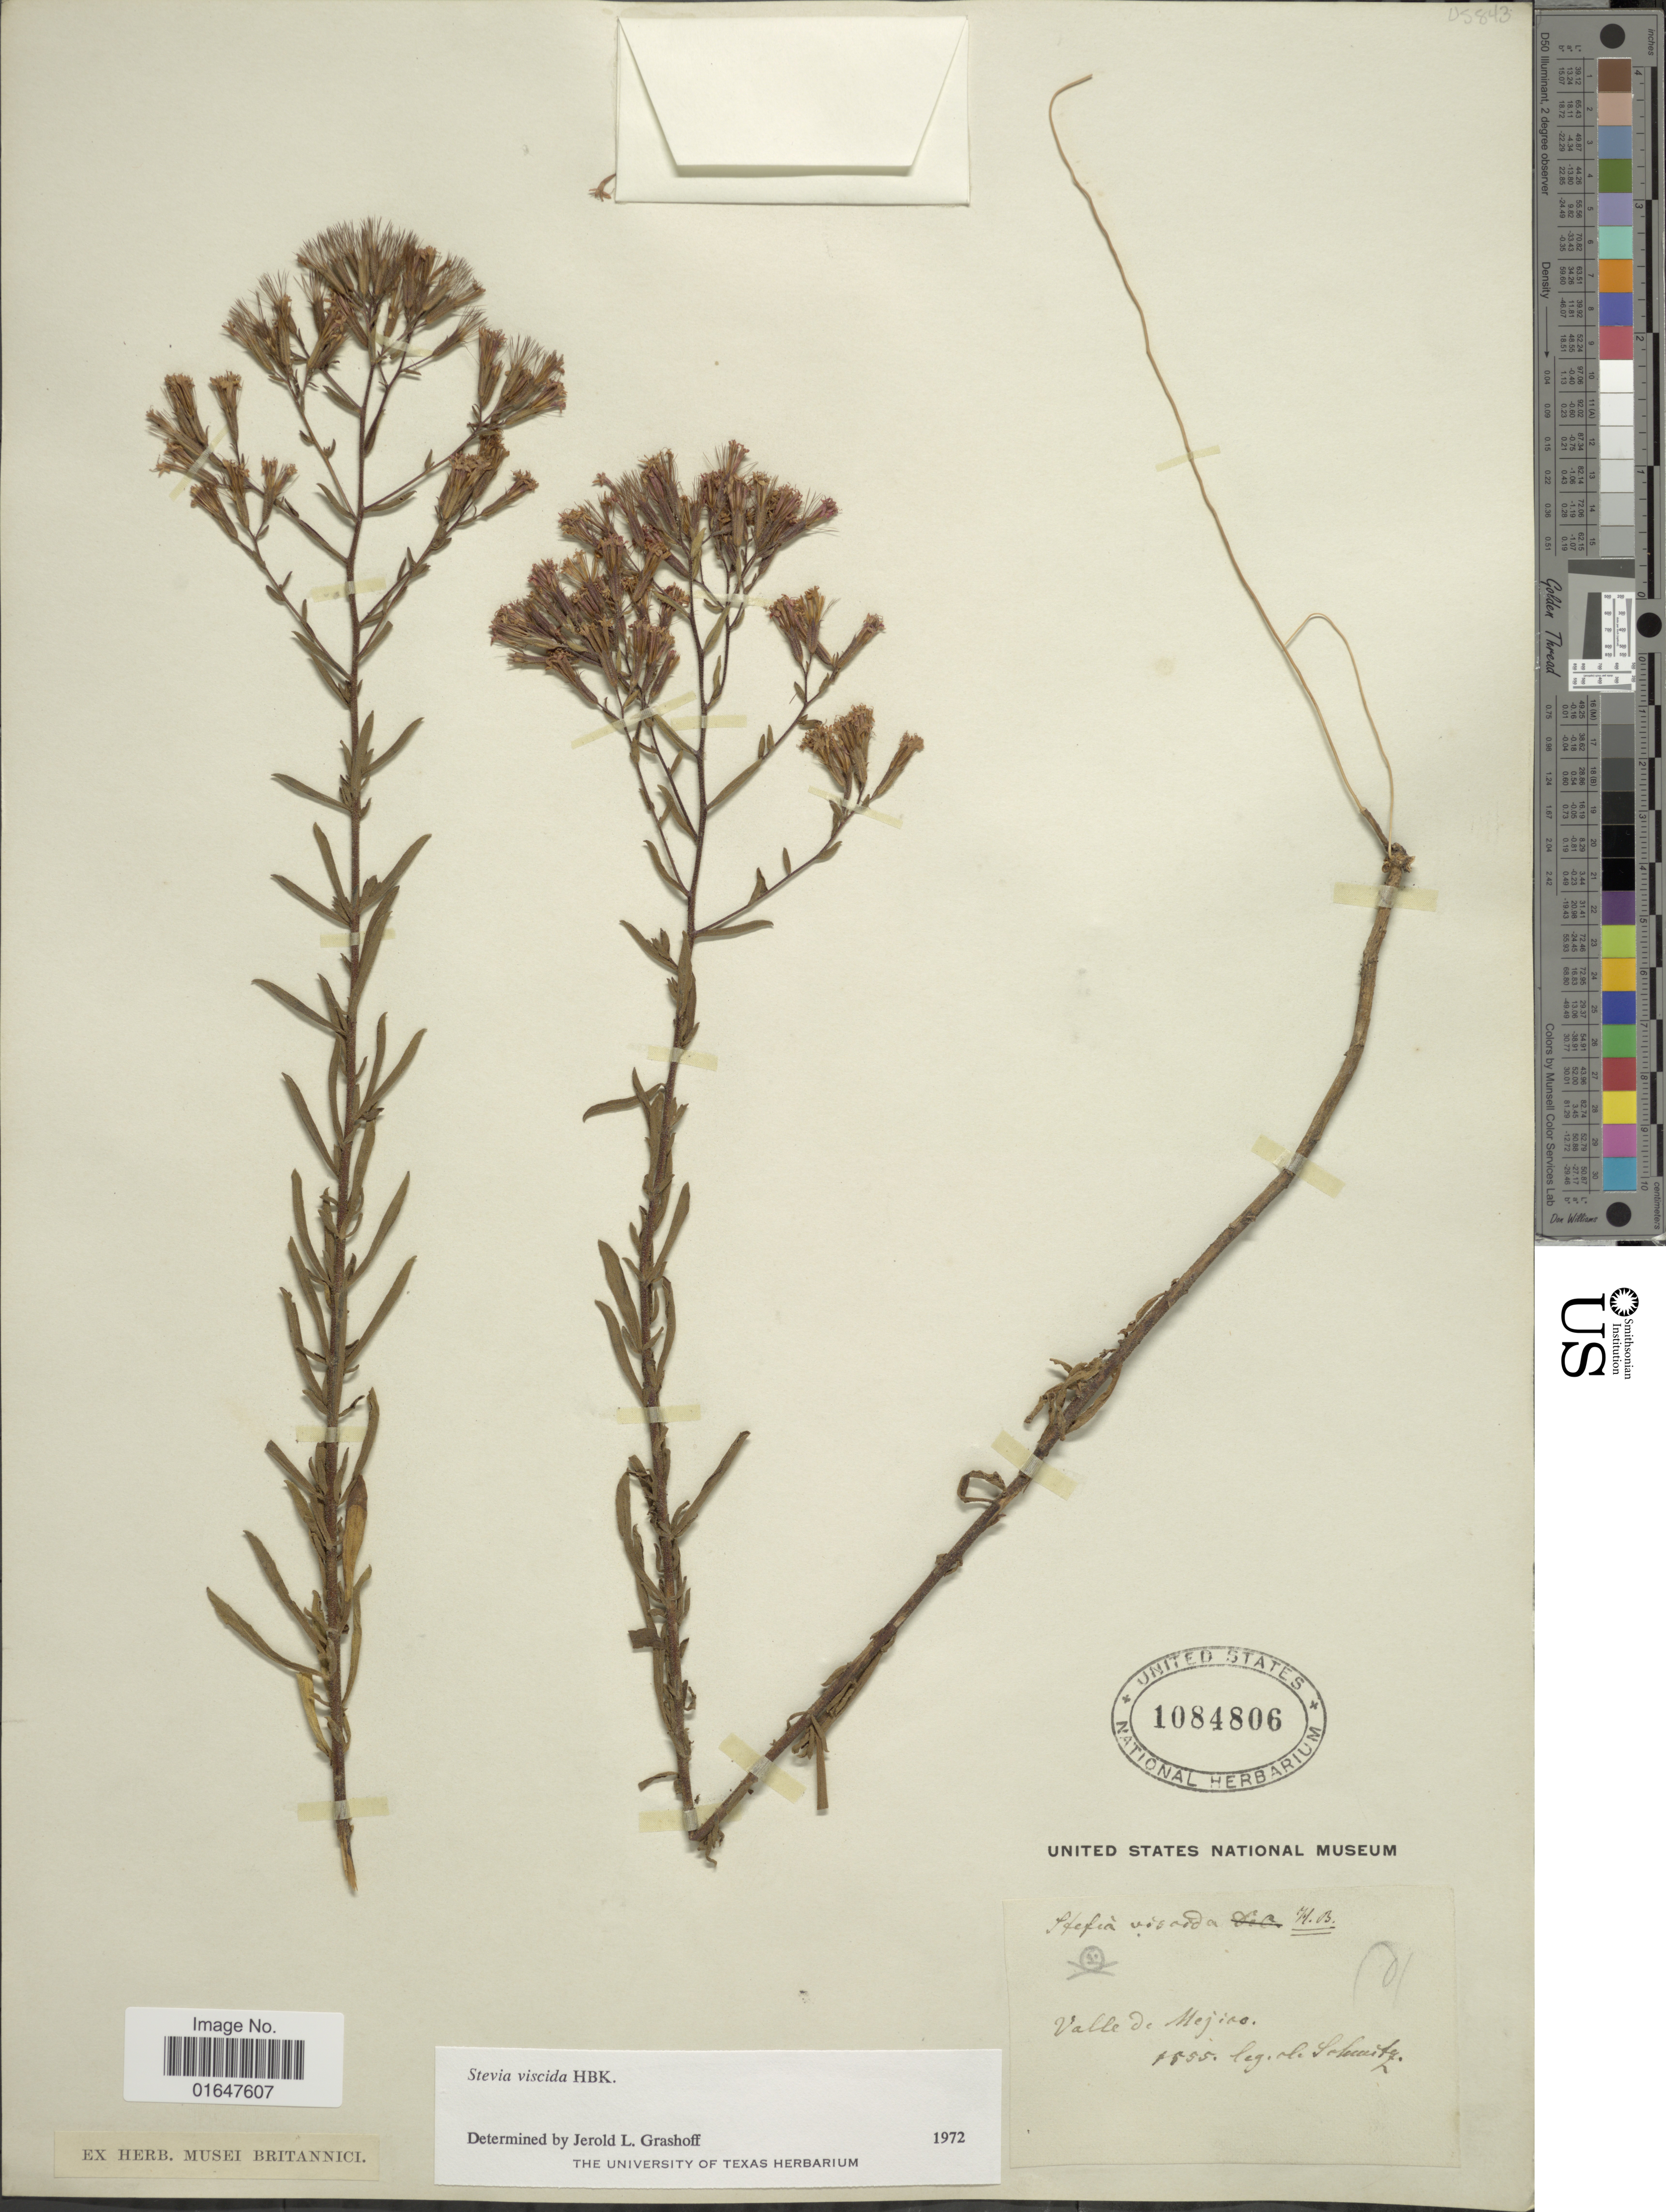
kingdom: Plantae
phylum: Tracheophyta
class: Magnoliopsida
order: Asterales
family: Asteraceae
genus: Stevia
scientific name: Stevia viscida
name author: Kunth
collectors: C. Schmitz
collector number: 1555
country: Mexico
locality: Valle de Mejico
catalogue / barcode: US 1084806